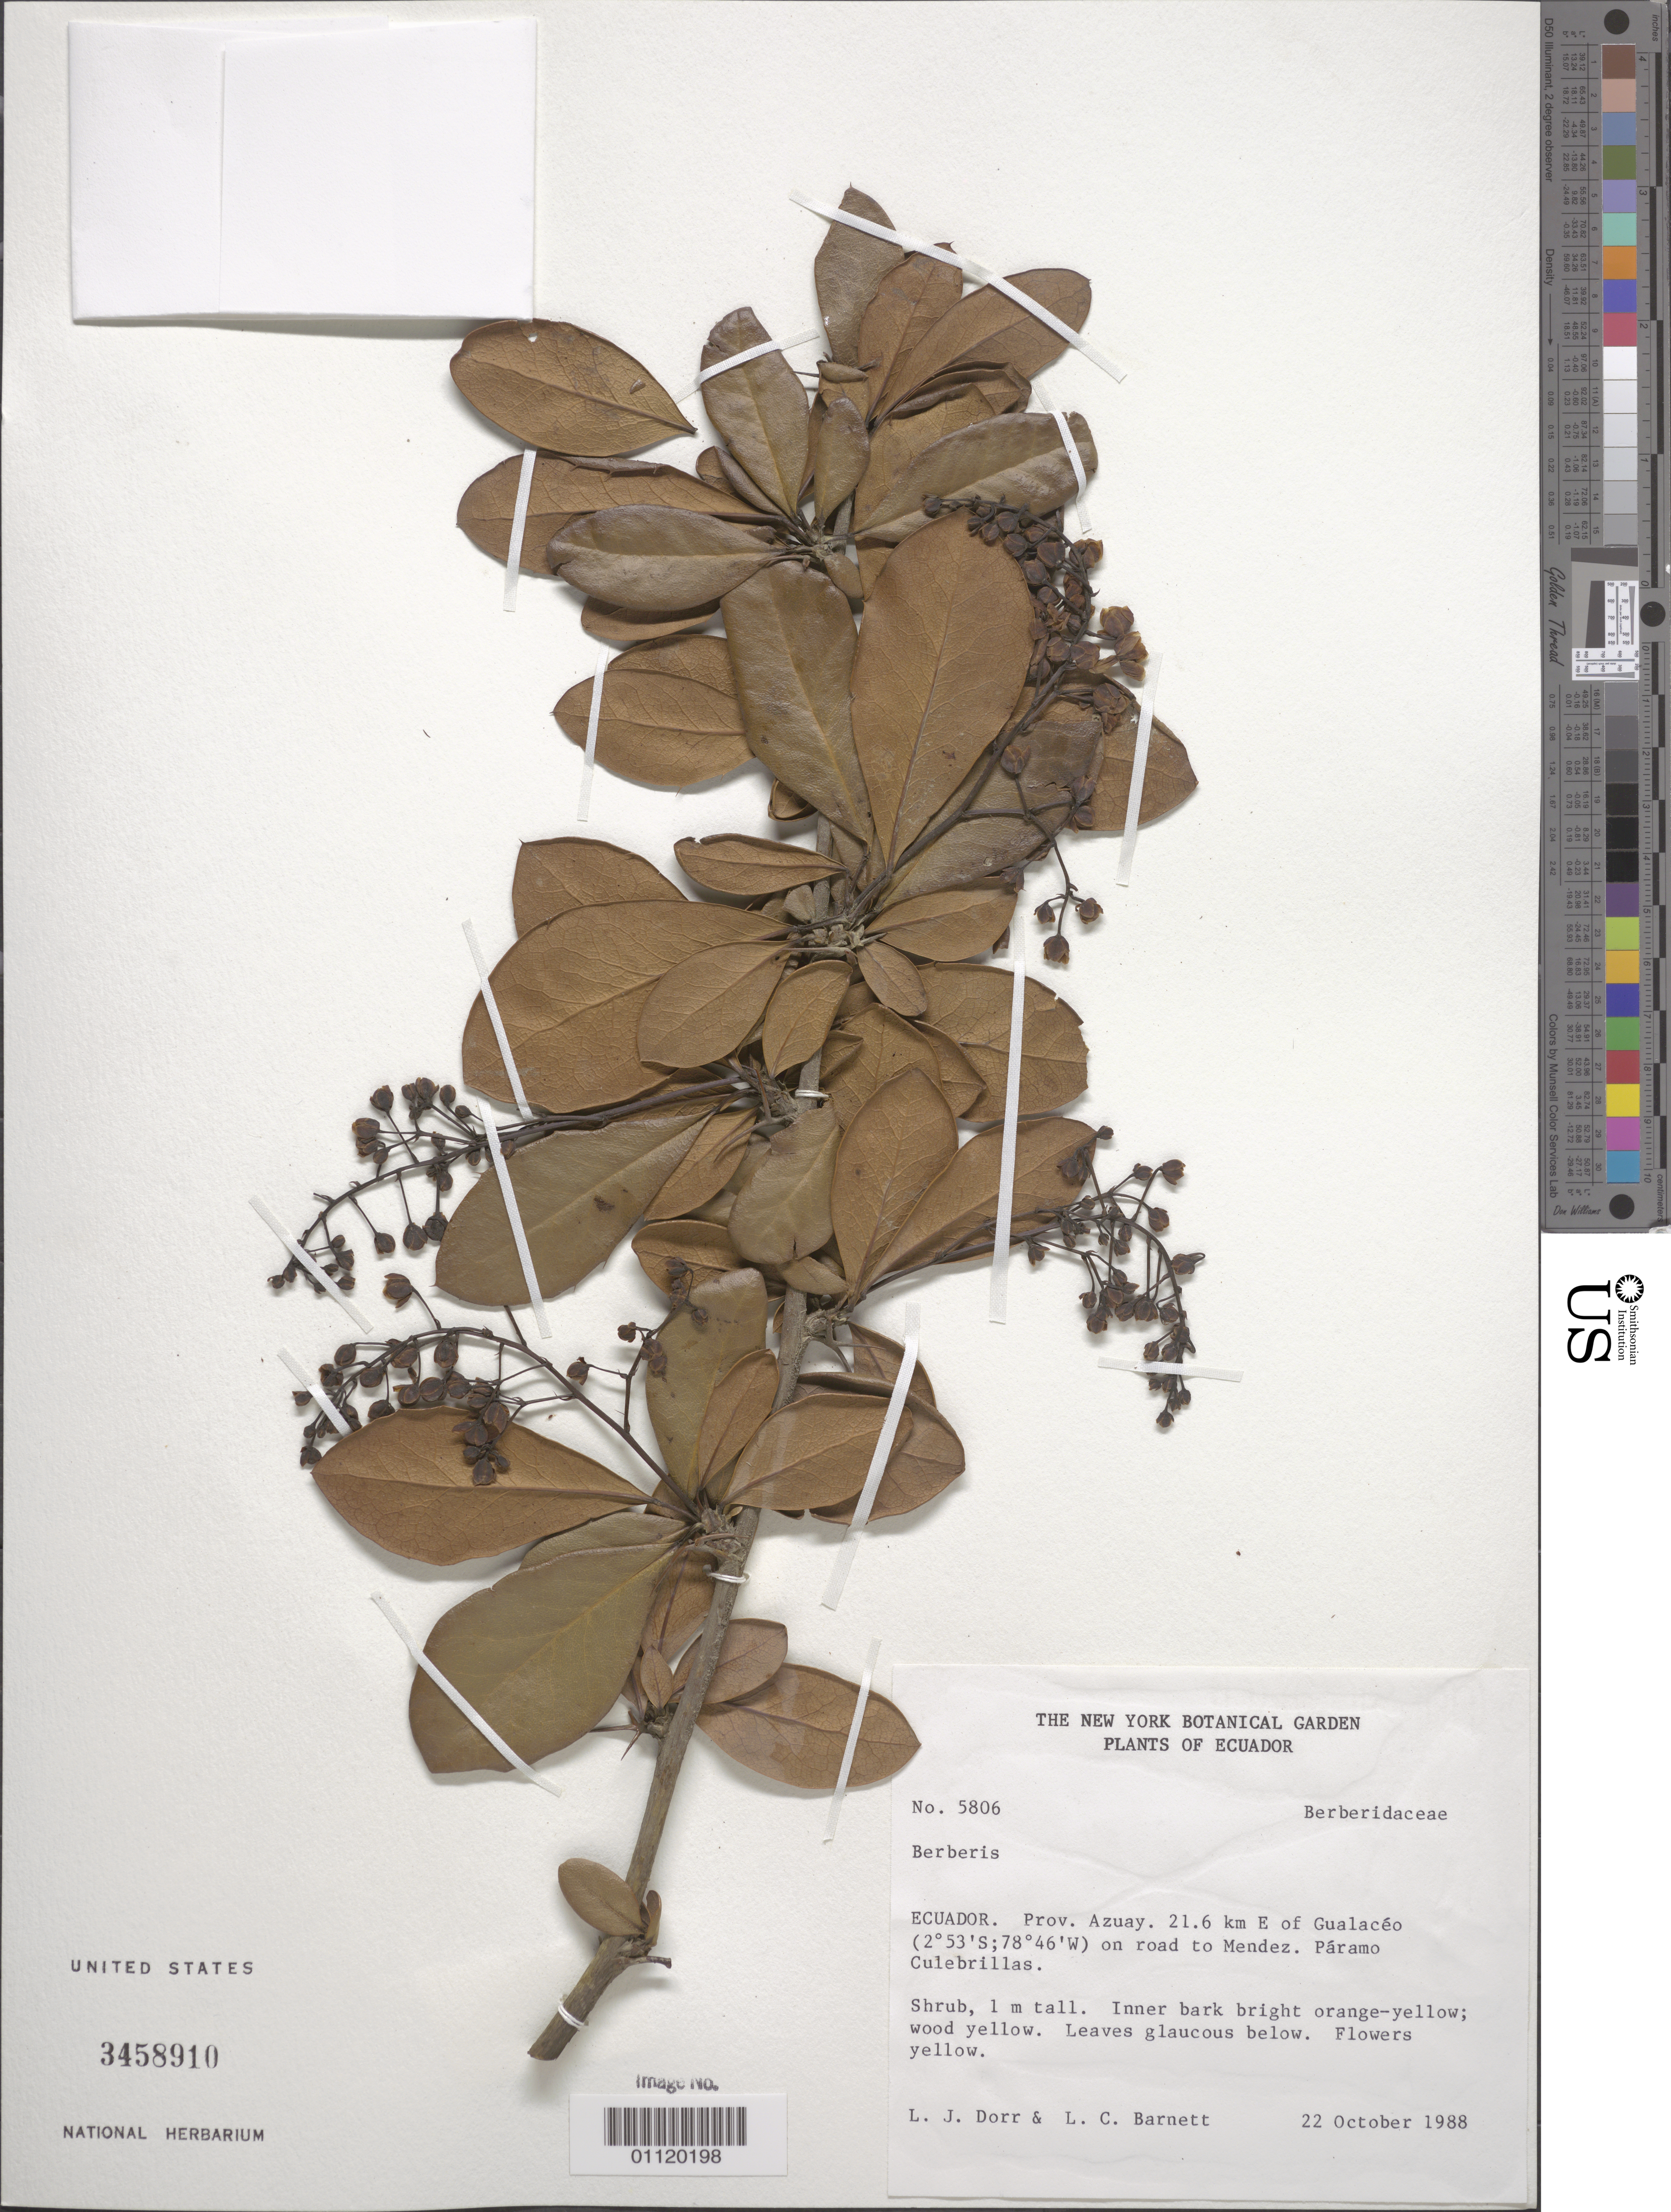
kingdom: Plantae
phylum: Tracheophyta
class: Magnoliopsida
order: Ranunculales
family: Berberidaceae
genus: Berberis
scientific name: Berberis lehmannii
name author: Hieron.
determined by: Ulloa, C.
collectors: L. J. Dorr & L. C. Barnett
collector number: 5806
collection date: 1988-10-22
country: Ecuador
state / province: Azuay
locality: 21.6 km E of Gualacéo (2 degrees 53' S; 78 degrees 46' W) on road to Mendez. Páramo Culebrillas.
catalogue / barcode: US 3458910